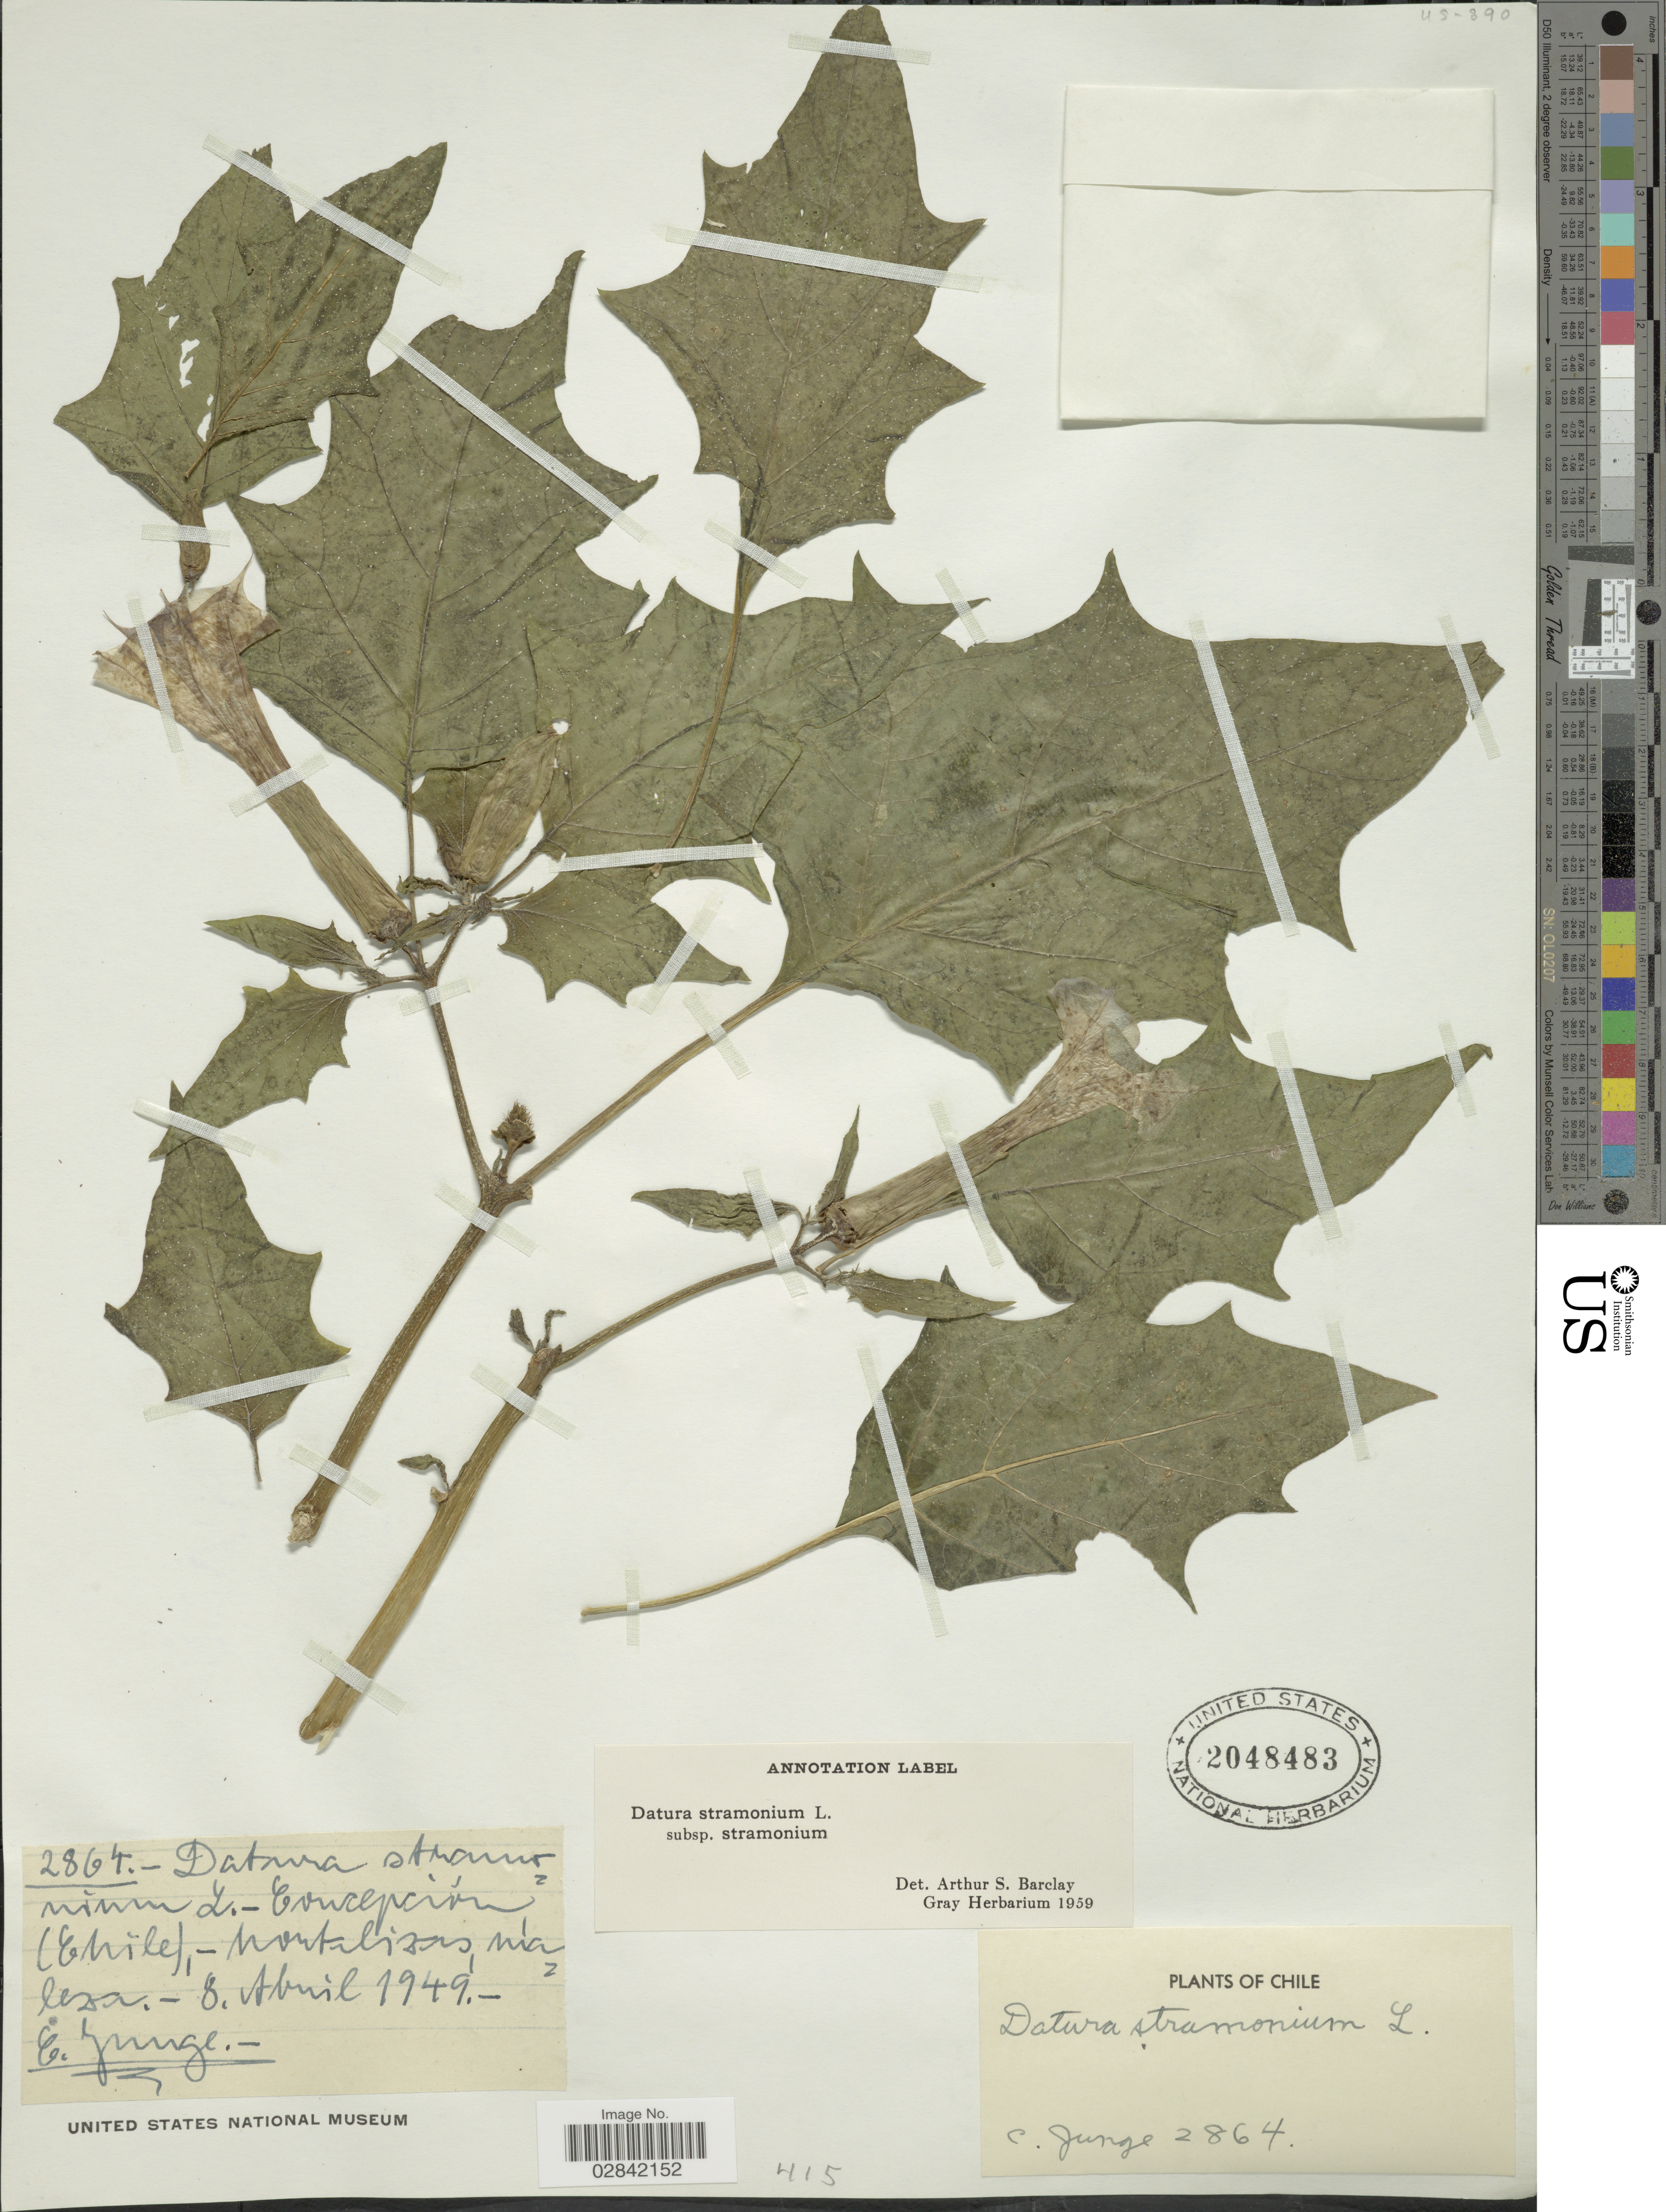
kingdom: Plantae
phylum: Tracheophyta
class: Magnoliopsida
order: Solanales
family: Solanaceae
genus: Datura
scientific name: Datura stramonium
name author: L.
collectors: C. Junge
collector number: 2864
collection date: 1949-04-08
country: Chile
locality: Concepción (Chile).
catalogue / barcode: US 2048483